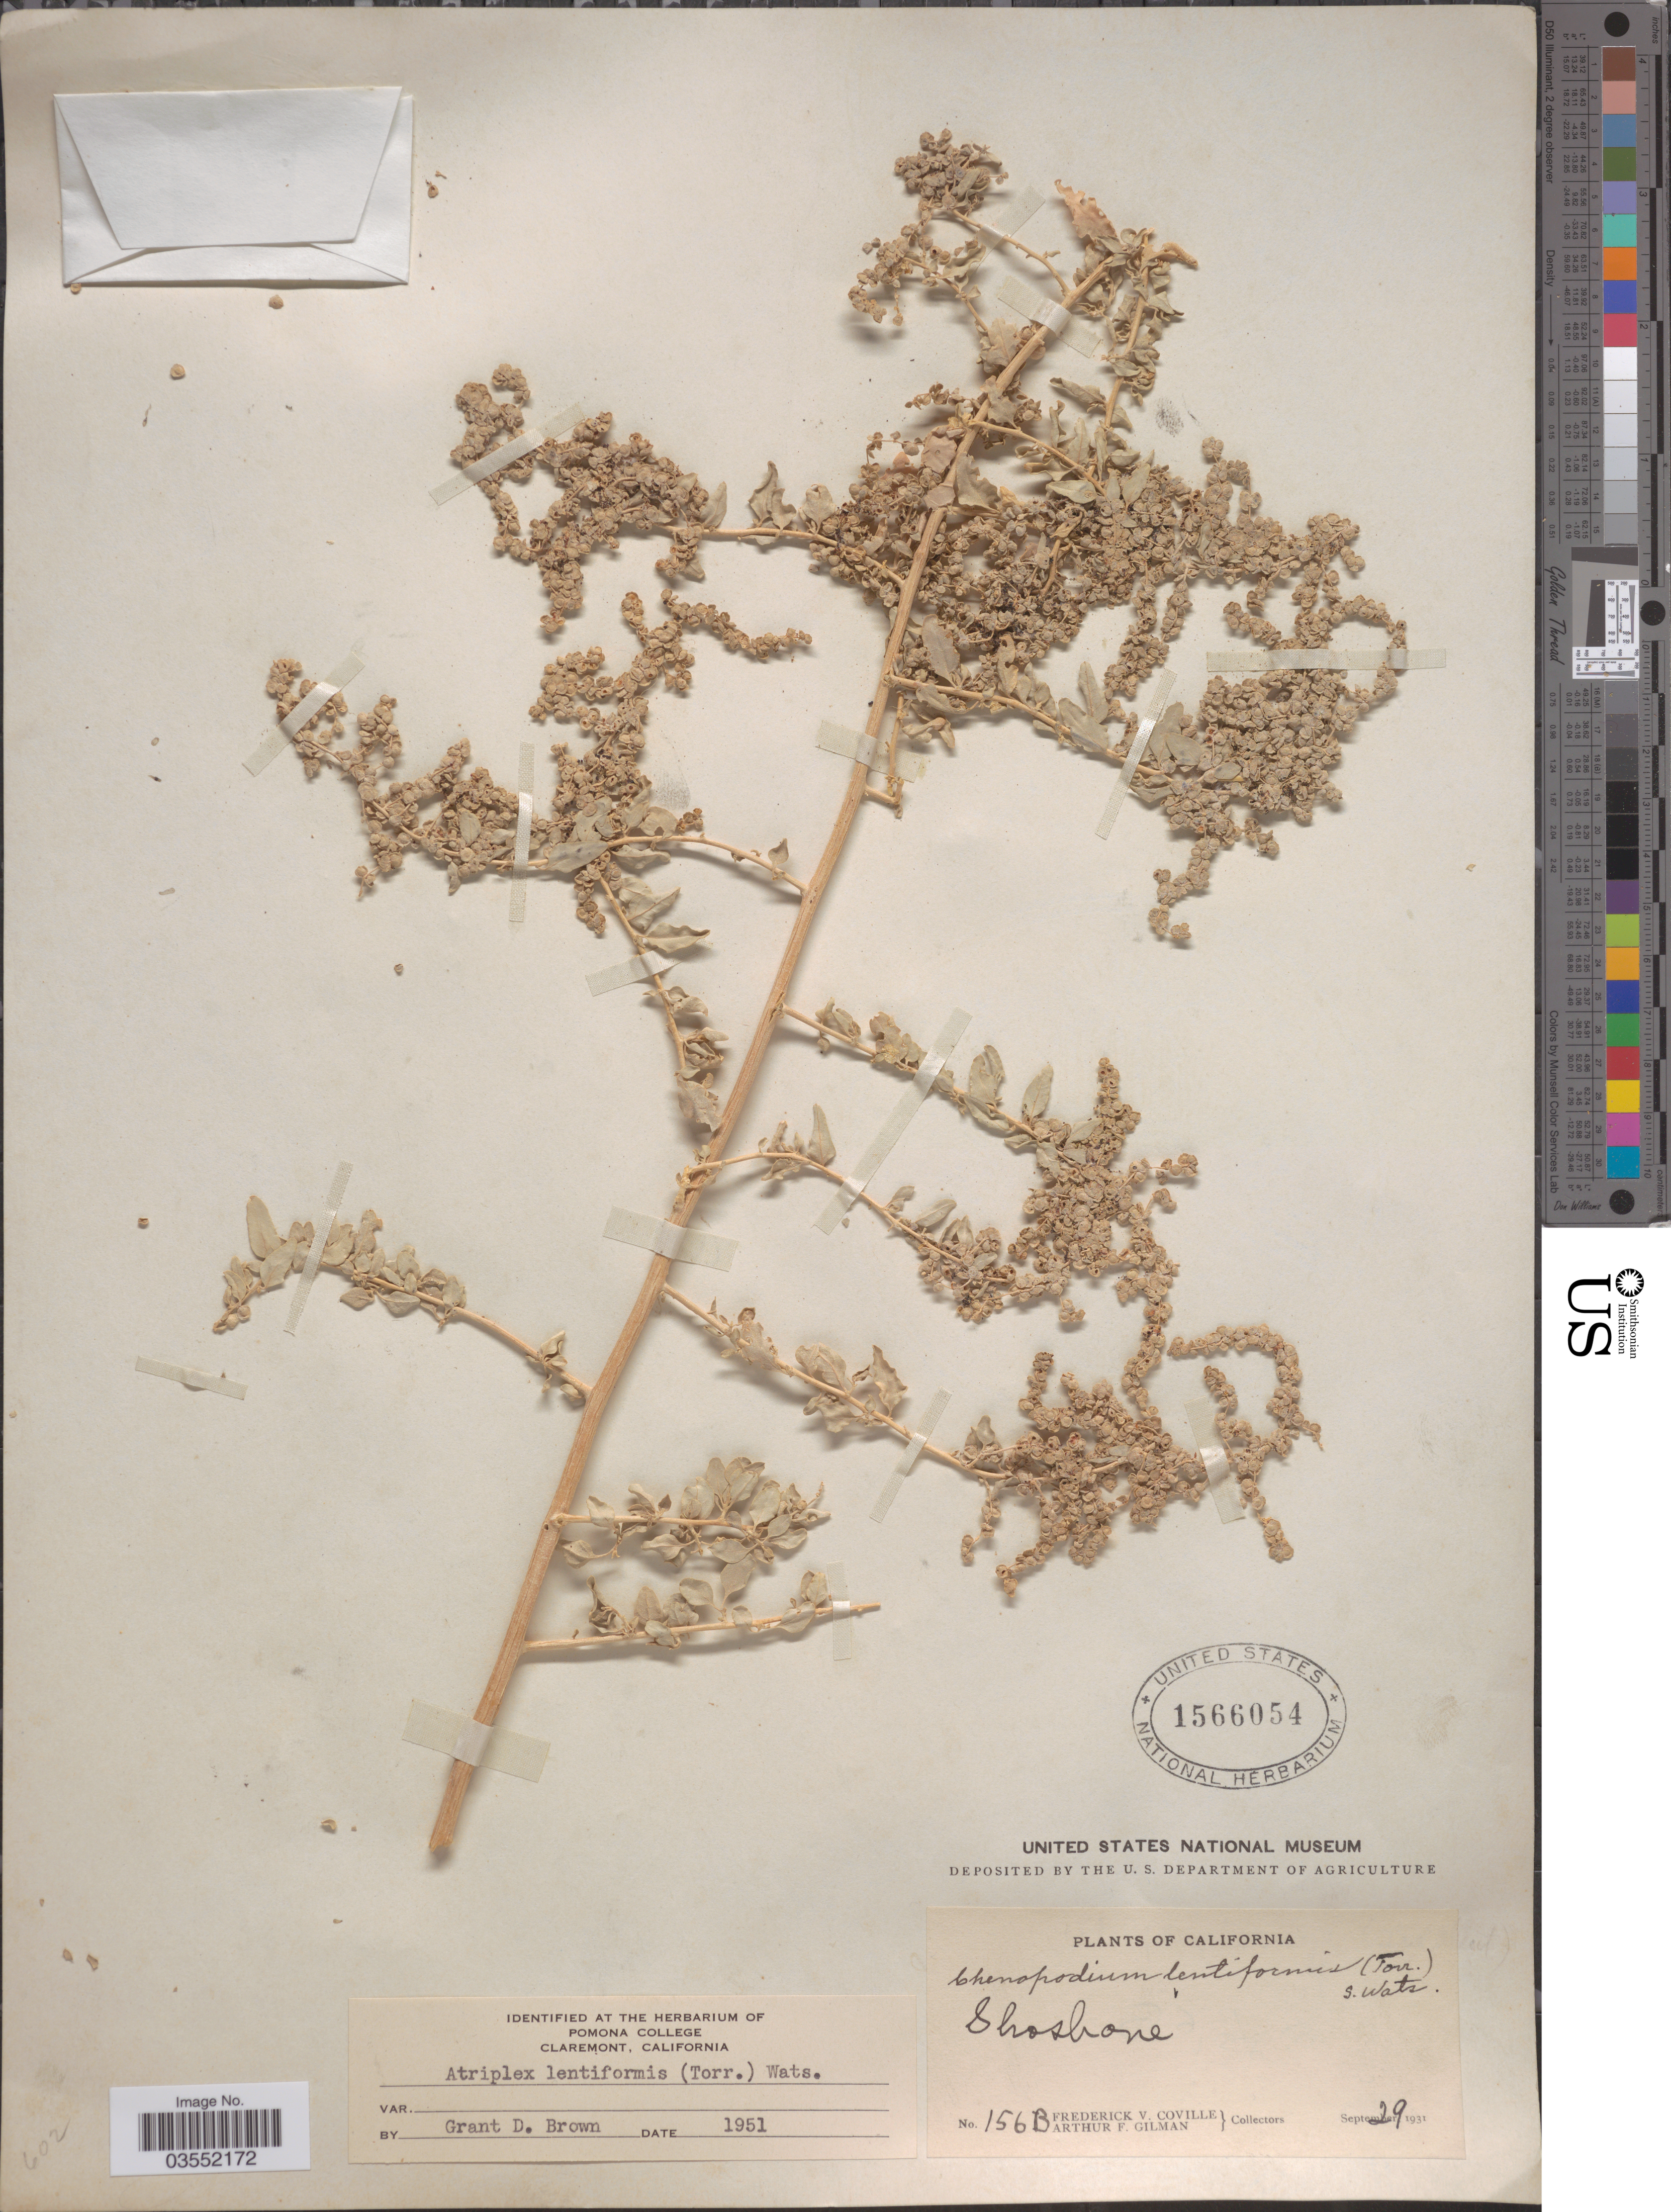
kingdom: Plantae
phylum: Tracheophyta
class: Magnoliopsida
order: Caryophyllales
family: Amaranthaceae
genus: Atriplex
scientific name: Atriplex lentiformis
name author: (Torr.) S. Watson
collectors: F. V. Coville & A. Gilman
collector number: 156B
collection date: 1931-09-29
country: United States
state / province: California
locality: Shoshone.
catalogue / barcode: US 1566054